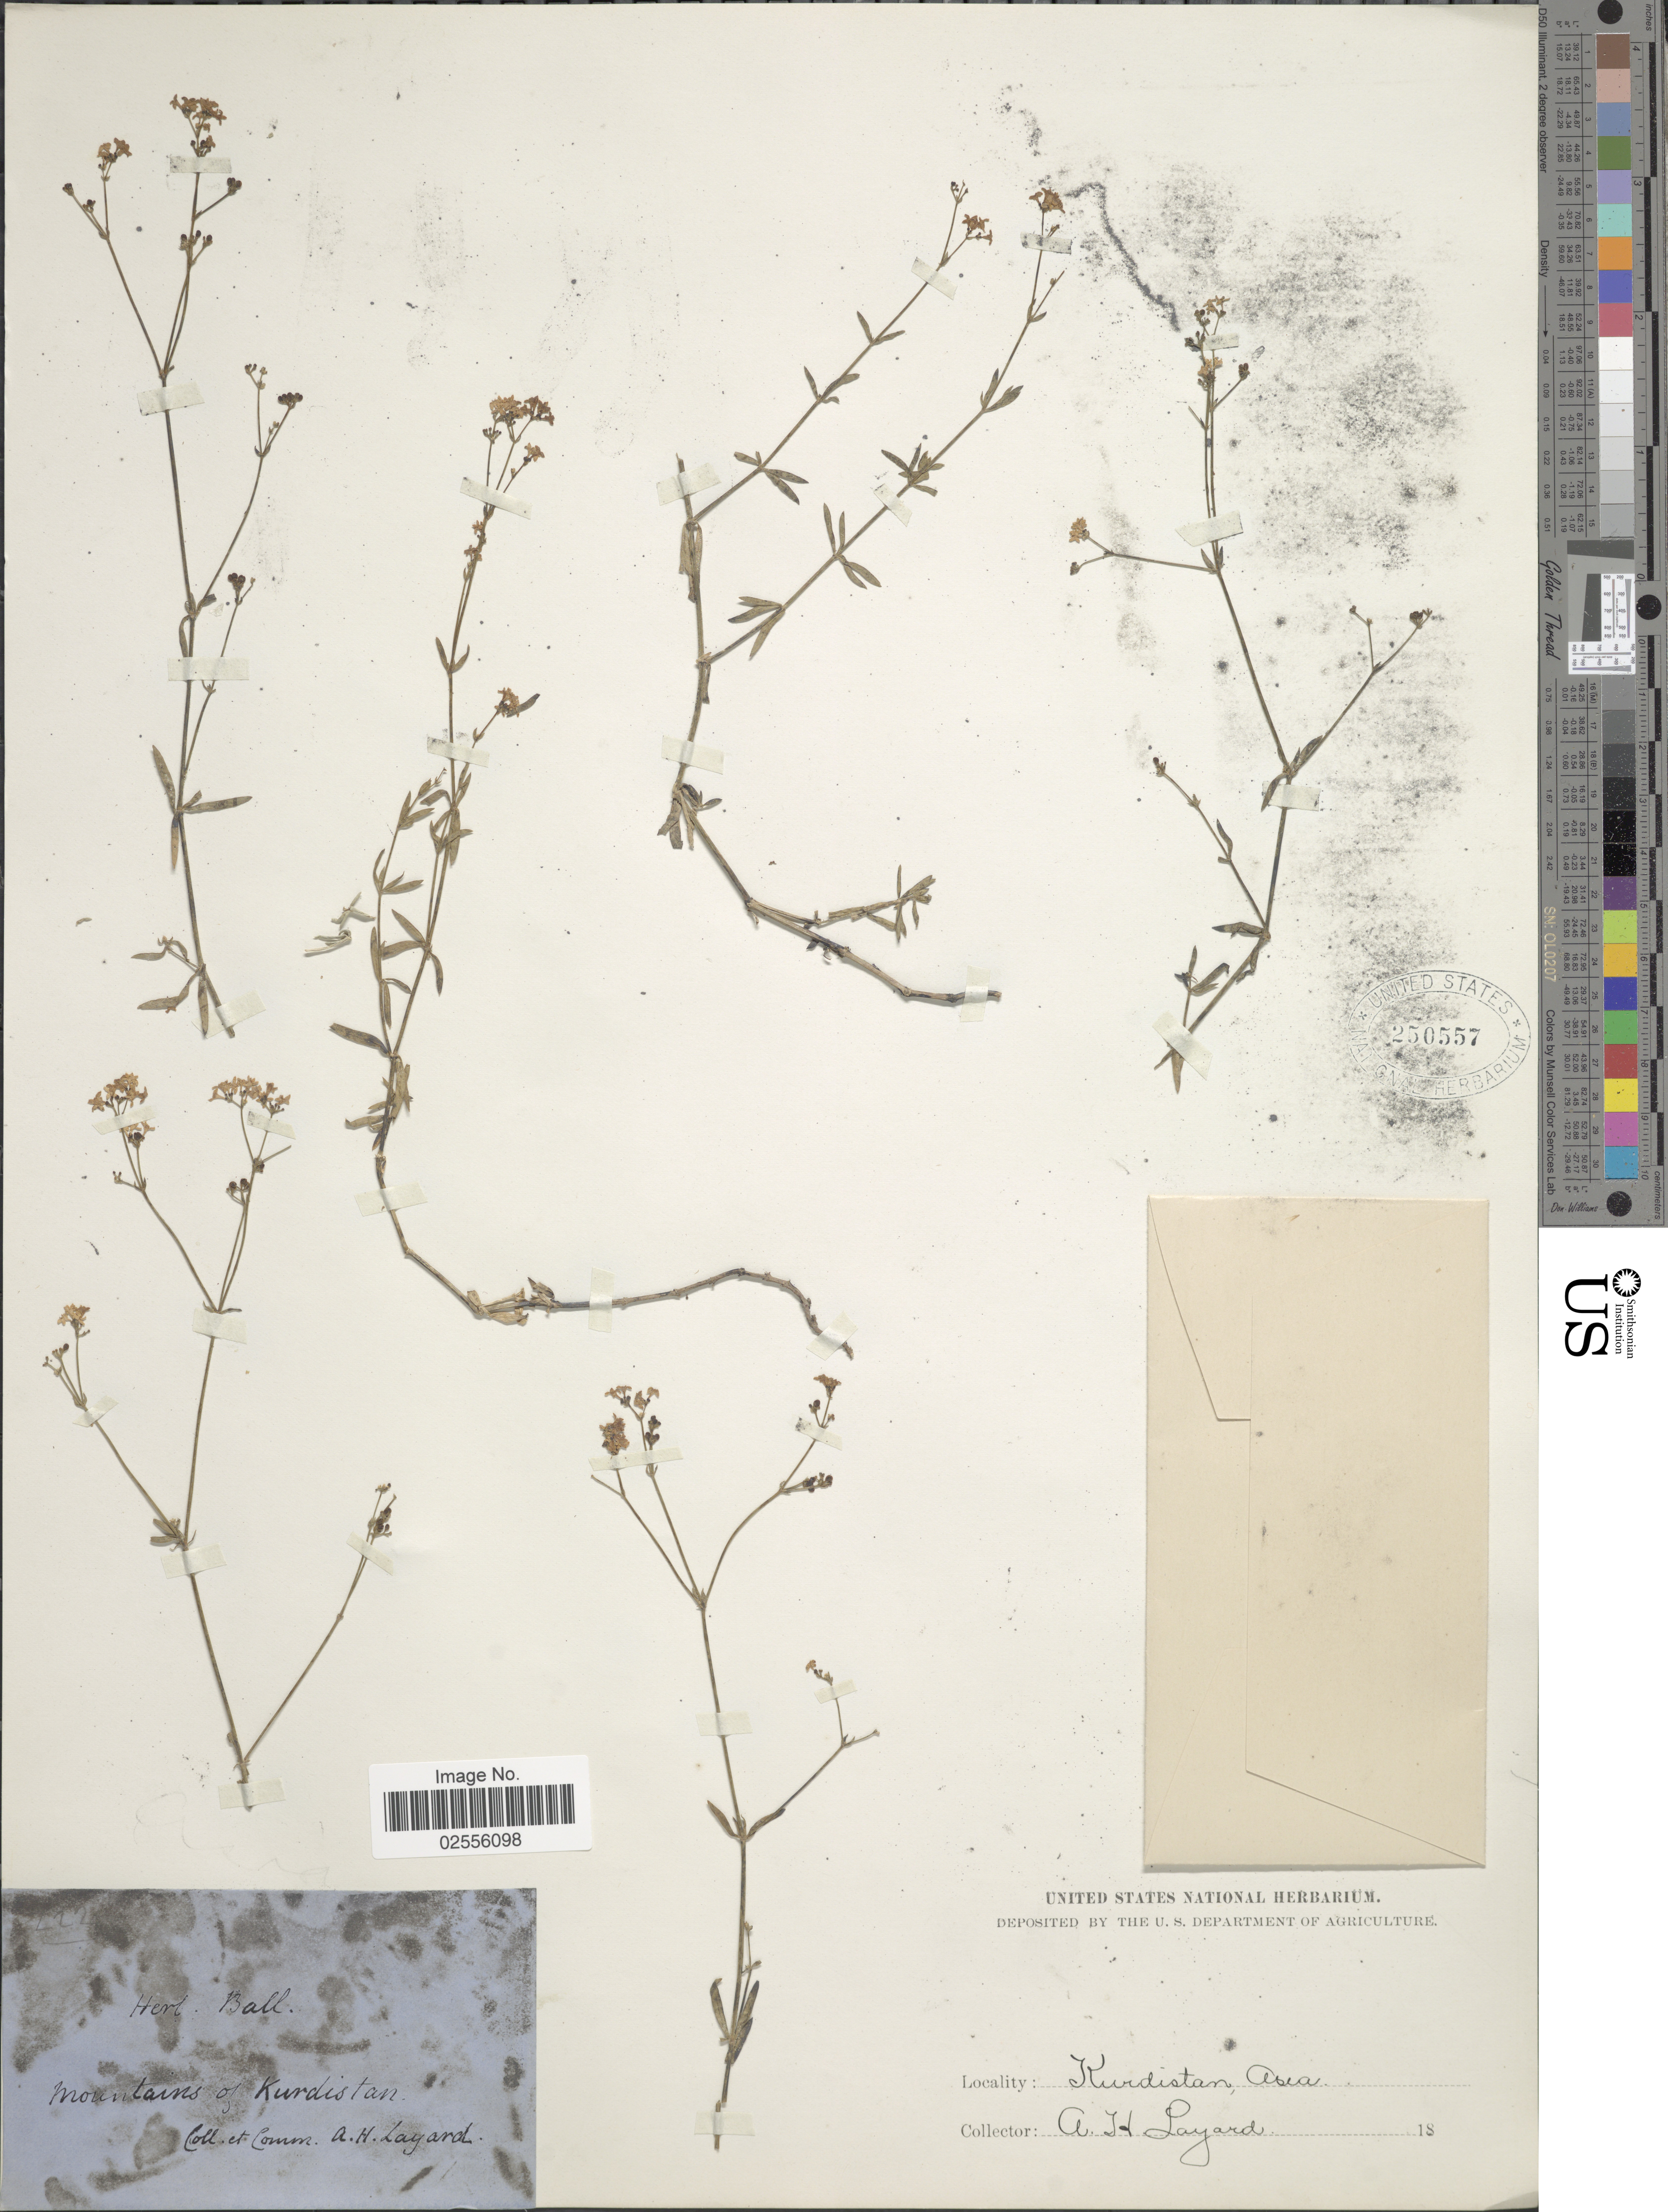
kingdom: Plantae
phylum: Tracheophyta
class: Magnoliopsida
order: Gentianales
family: Rubiaceae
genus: Asperula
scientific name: Asperula sp.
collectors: A. Layard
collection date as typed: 18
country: Iran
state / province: Kurdistan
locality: Mountains of Kurdistan, Asia.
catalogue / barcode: US 250557